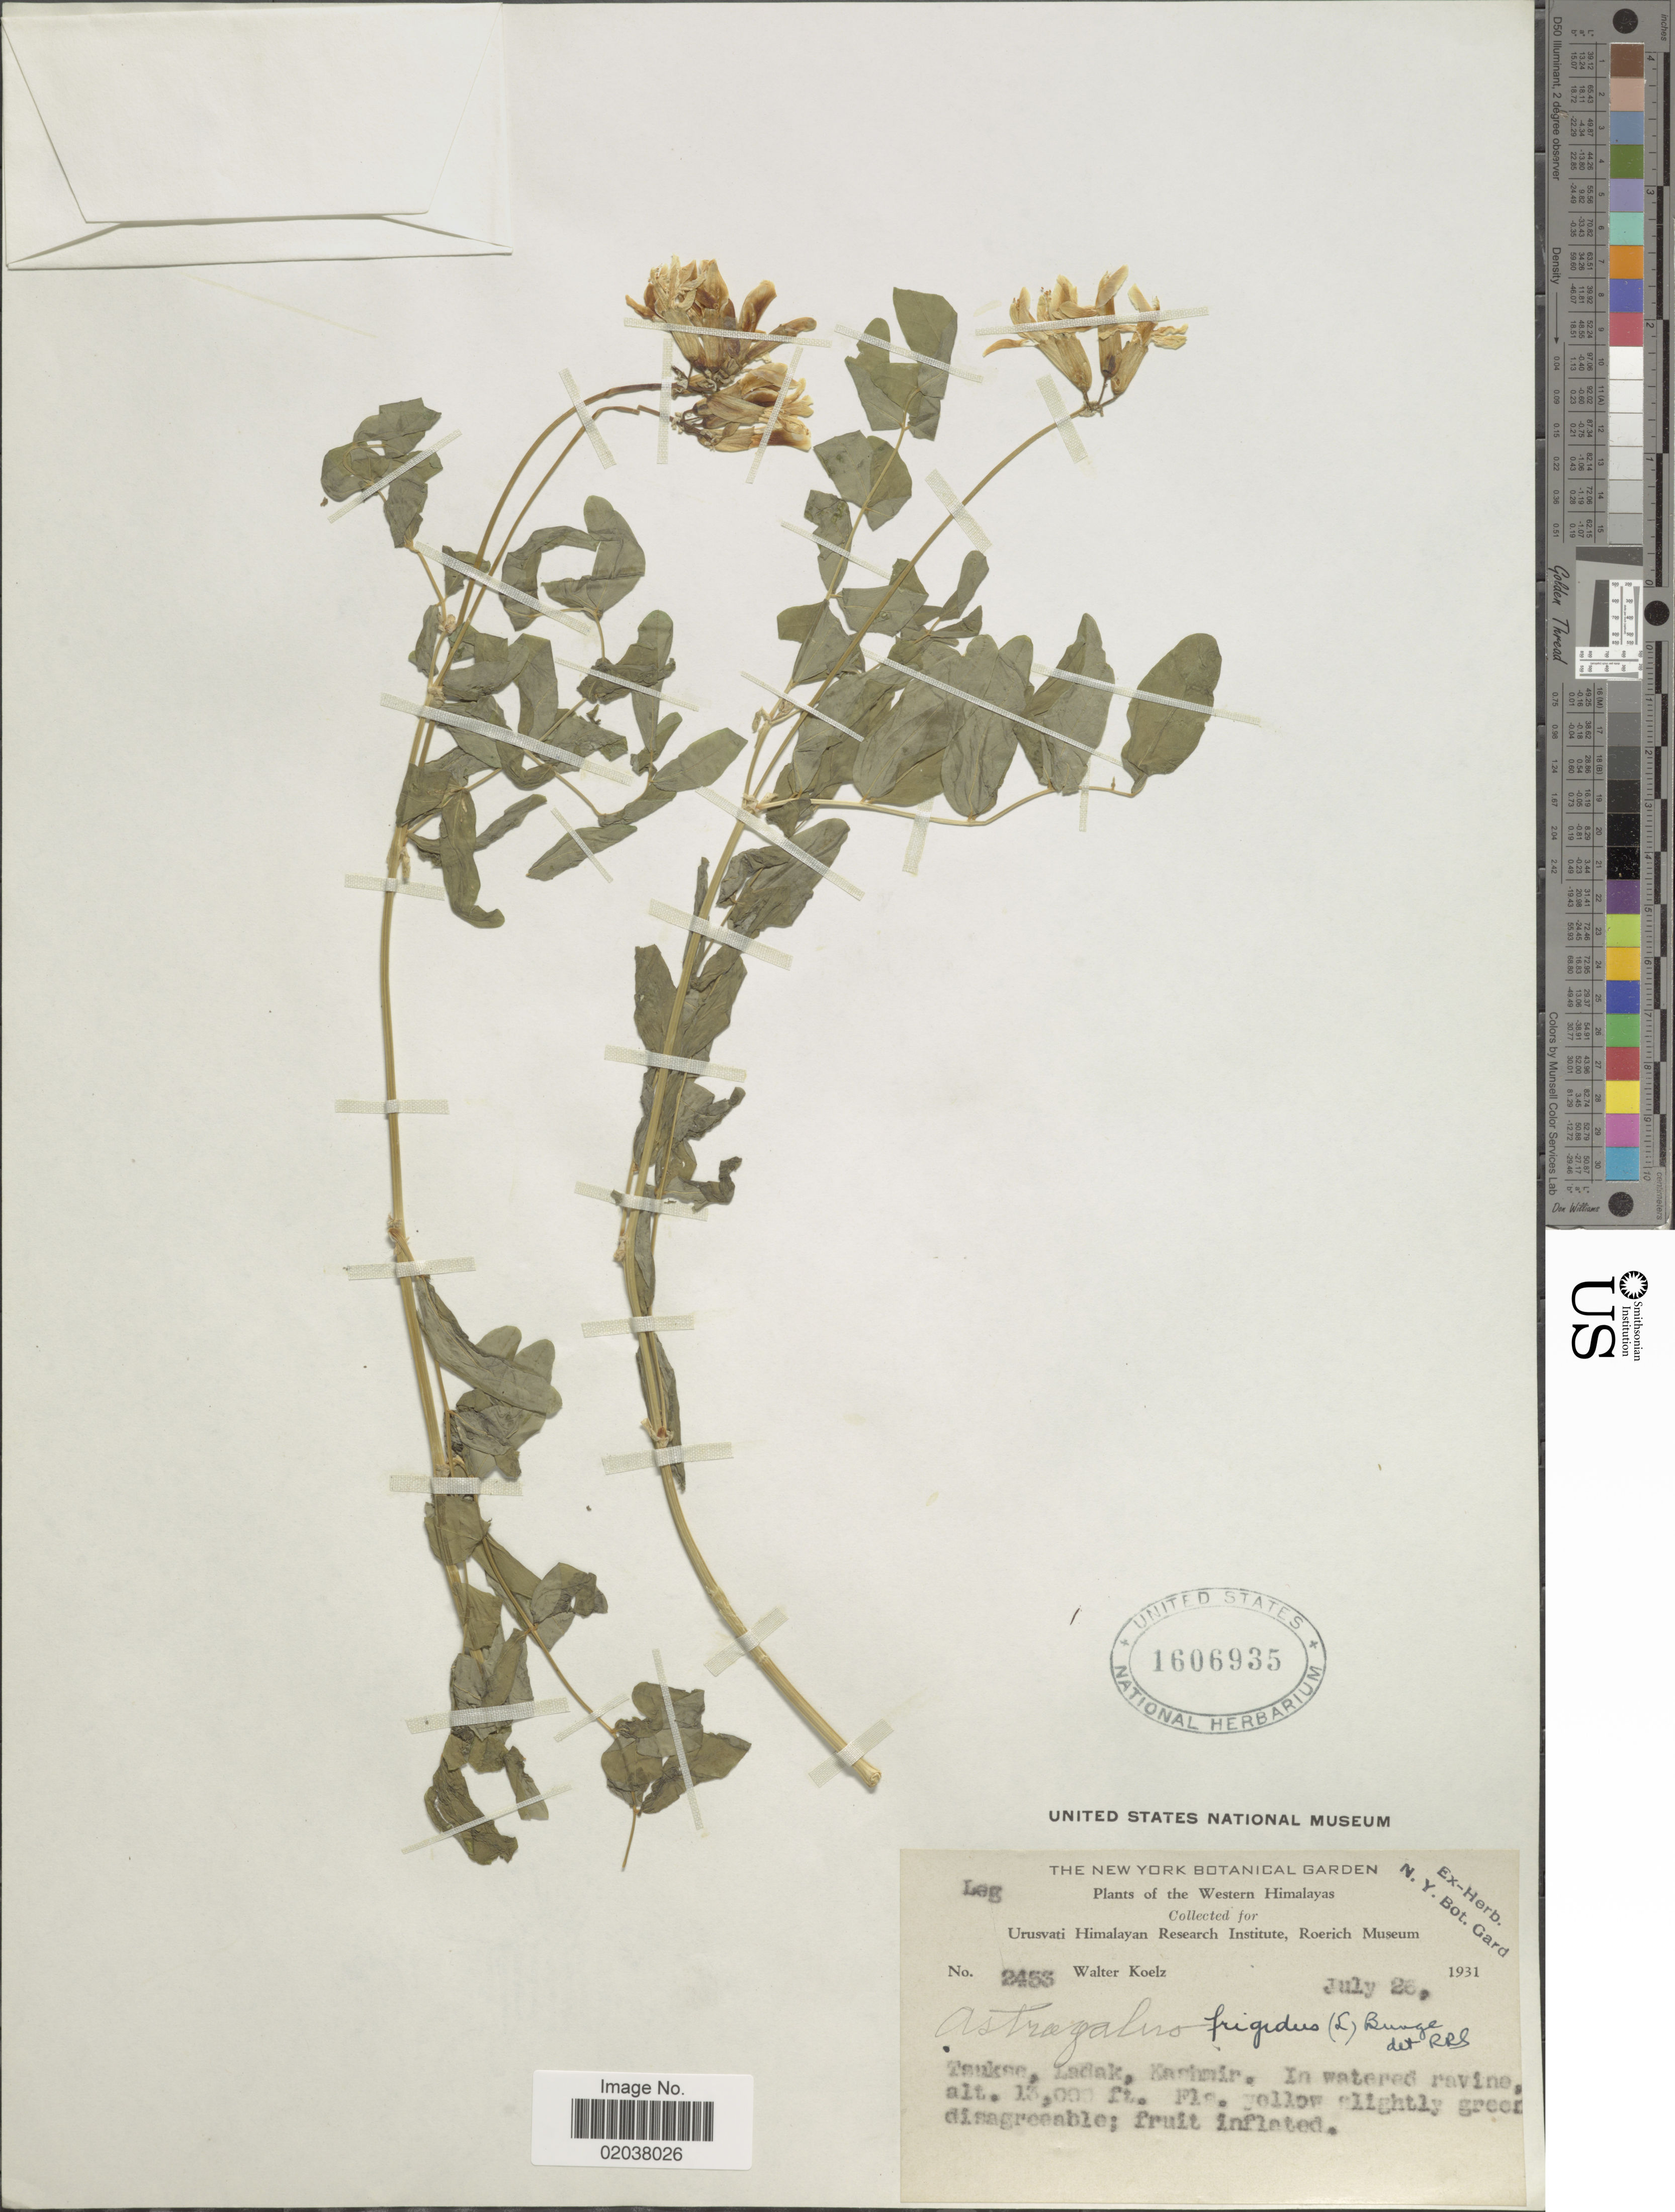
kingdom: Plantae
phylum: Tracheophyta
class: Magnoliopsida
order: Fabales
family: Fabaceae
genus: Astragalus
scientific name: Astragalus frigidus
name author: (L.) A. Gray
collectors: W. N. Koelz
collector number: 2453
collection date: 1931-07-26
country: India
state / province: Ladakh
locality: Tsukse, Ladak, Kashmir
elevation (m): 3962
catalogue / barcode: US 1606935